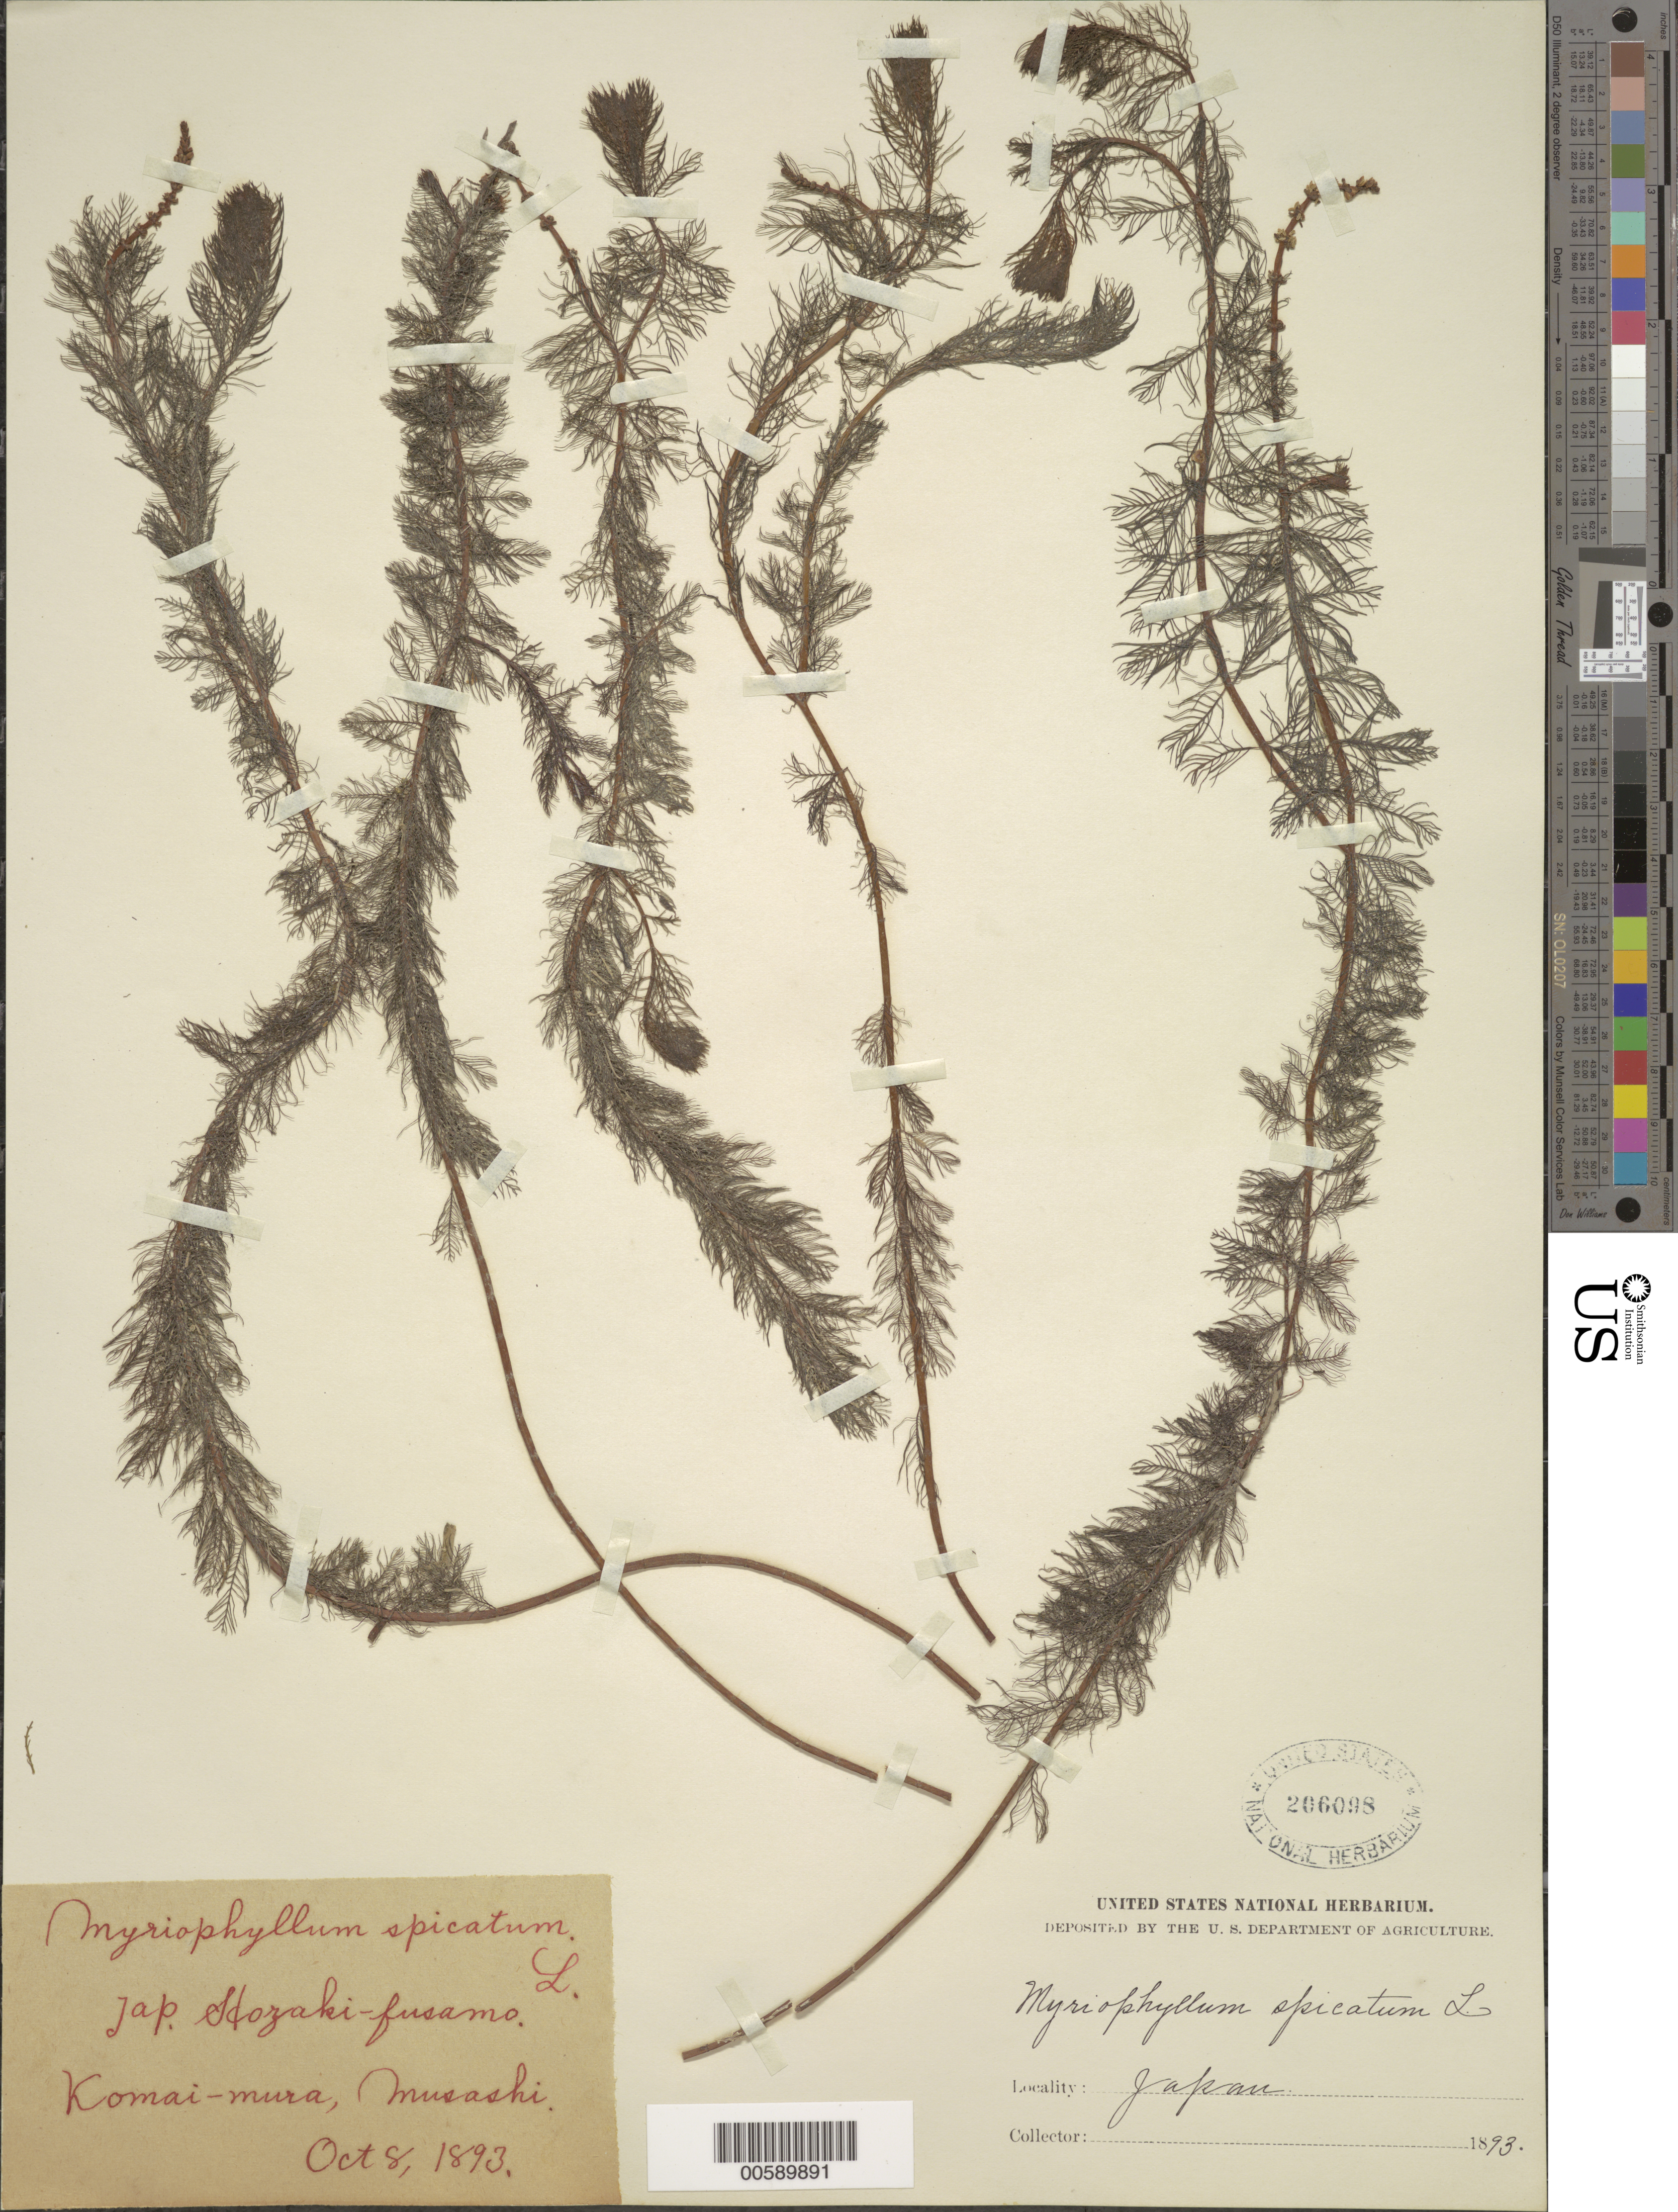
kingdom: Plantae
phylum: Tracheophyta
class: Magnoliopsida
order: Saxifragales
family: Haloragaceae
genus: Myriophyllum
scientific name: Myriophyllum spicatum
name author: L.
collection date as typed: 08 Oct 1893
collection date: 1893-10-08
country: Japan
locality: Hozaki-fusamo, Komai-mura, Musashi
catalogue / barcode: US 206098